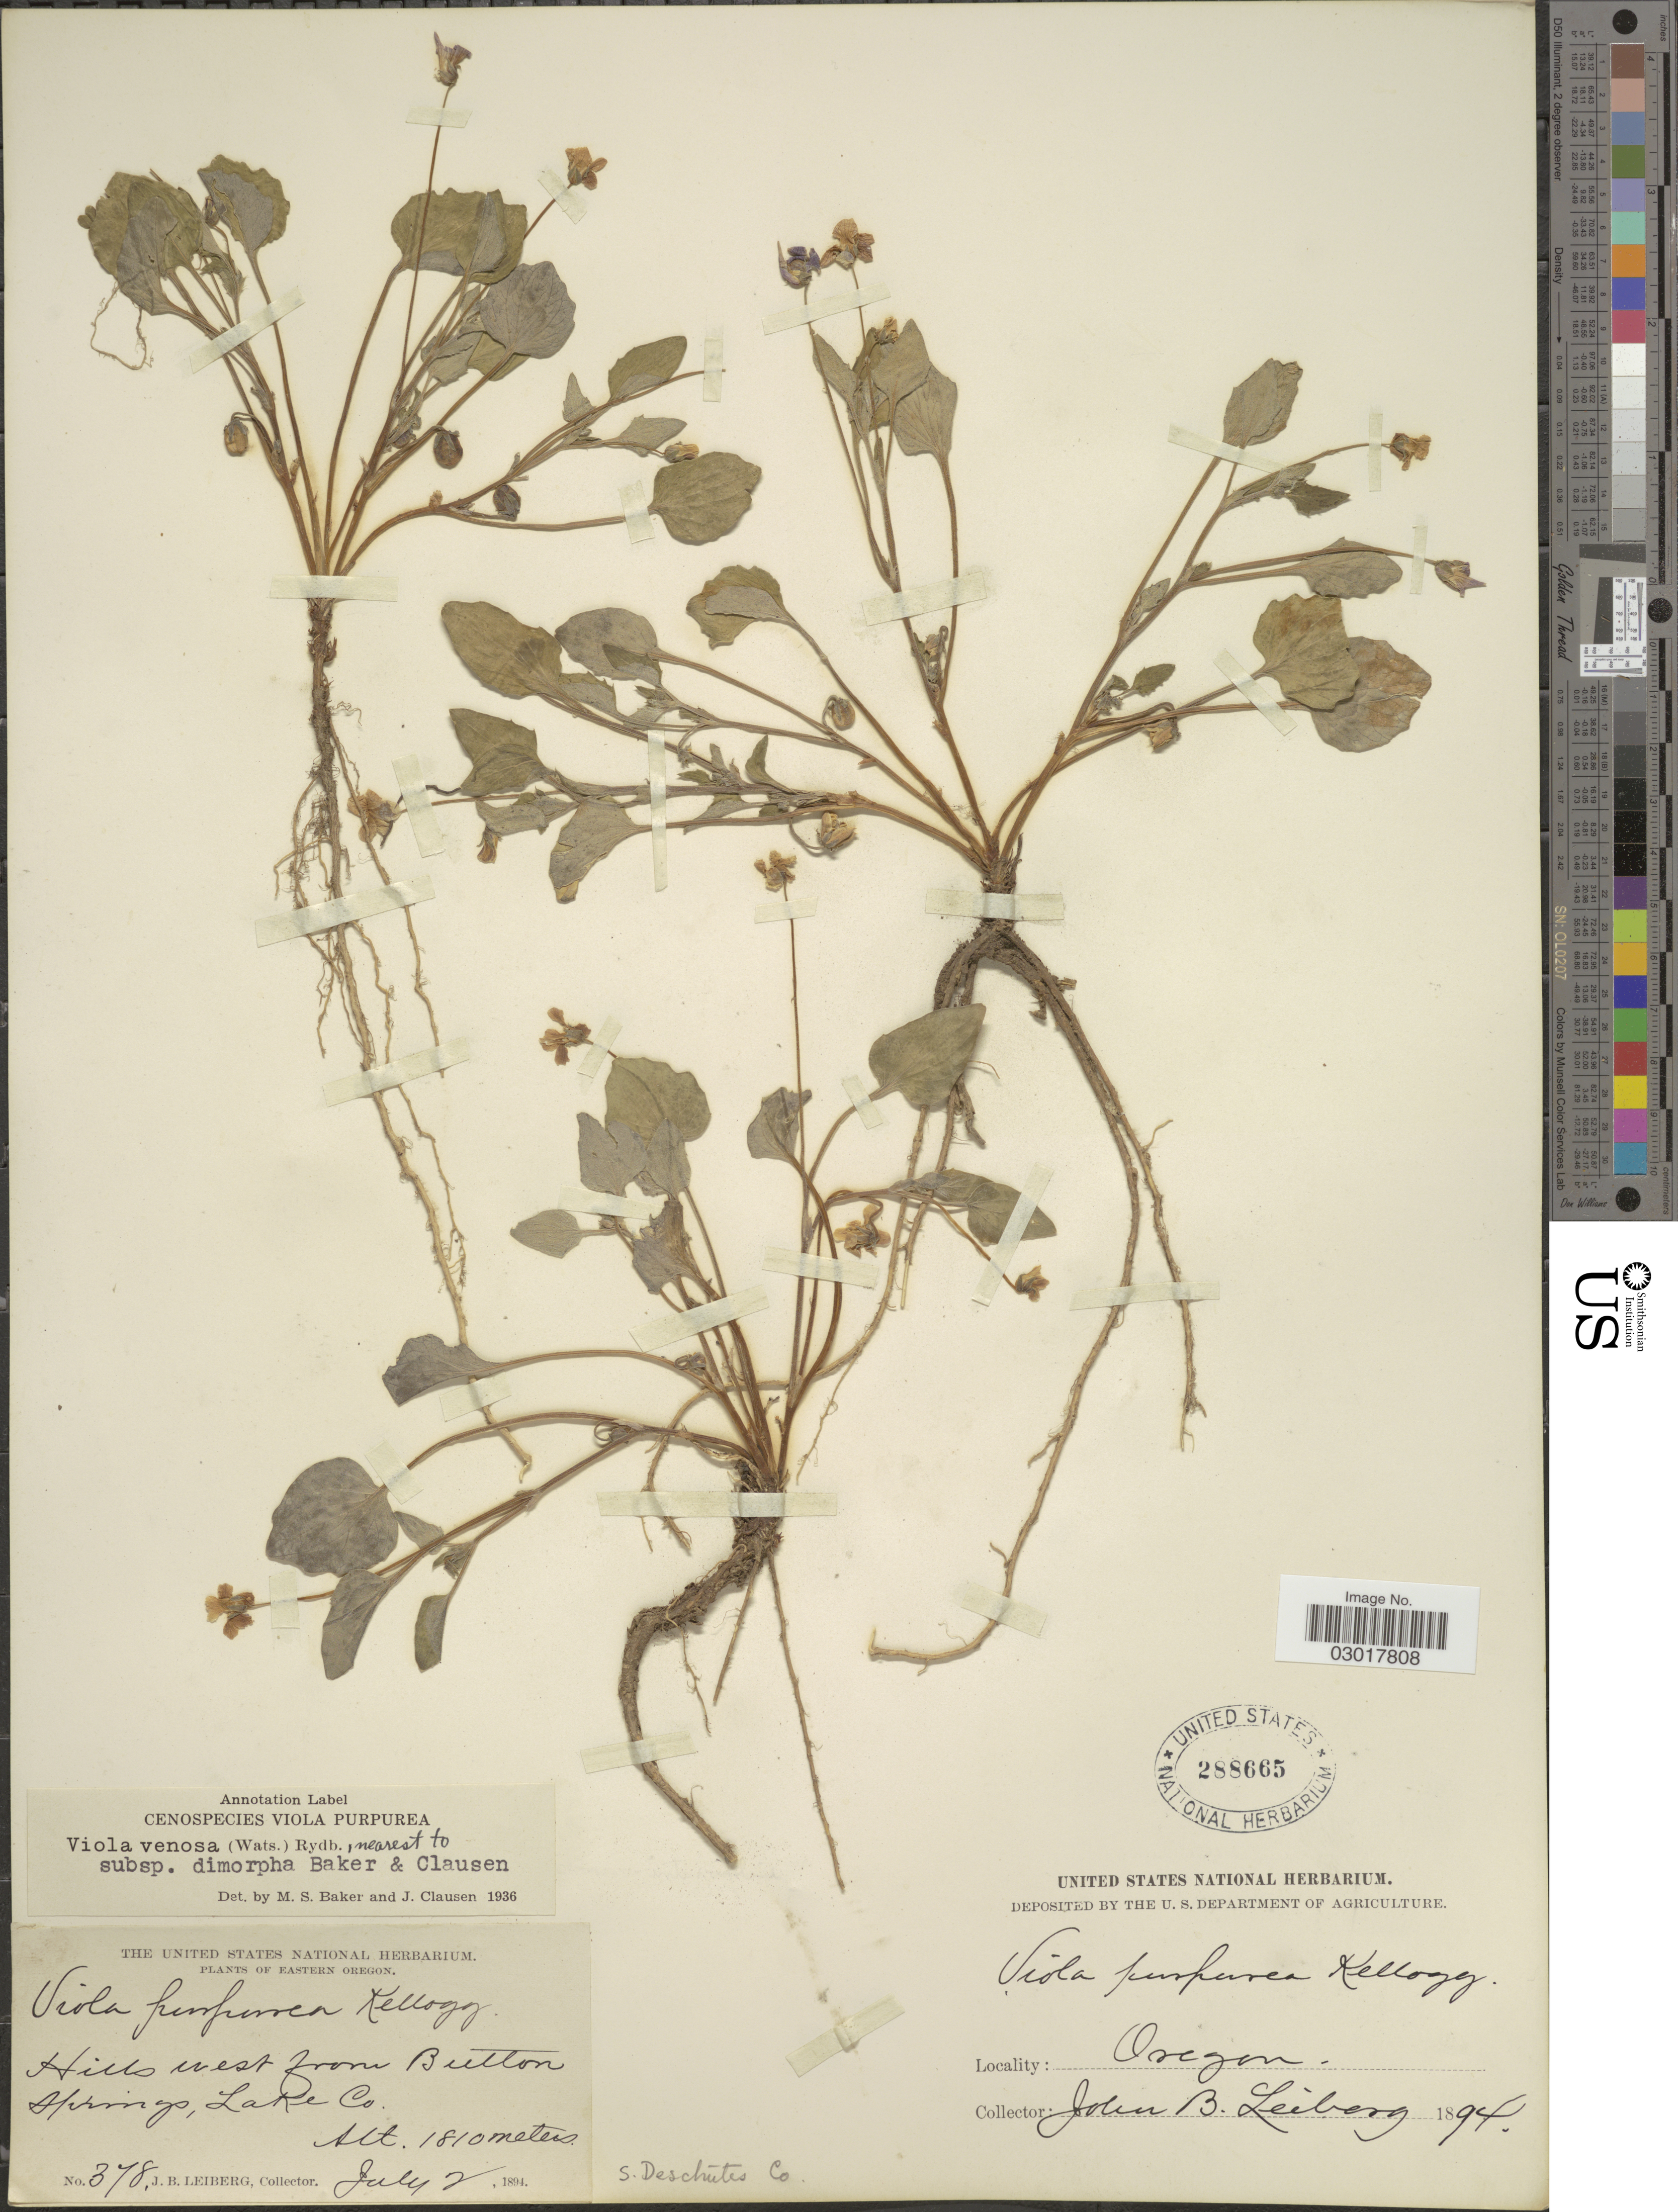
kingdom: Plantae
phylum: Tracheophyta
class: Magnoliopsida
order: Malpighiales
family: Violaceae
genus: Viola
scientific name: Viola venosa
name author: (S. Watson) Rydb.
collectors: J. B. Leiberg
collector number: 378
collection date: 1894-07-02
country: United States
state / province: Oregon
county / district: Lake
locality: Eastern Oregon. Hills west from Button Springs, Lake Co.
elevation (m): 1810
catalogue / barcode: US 288665